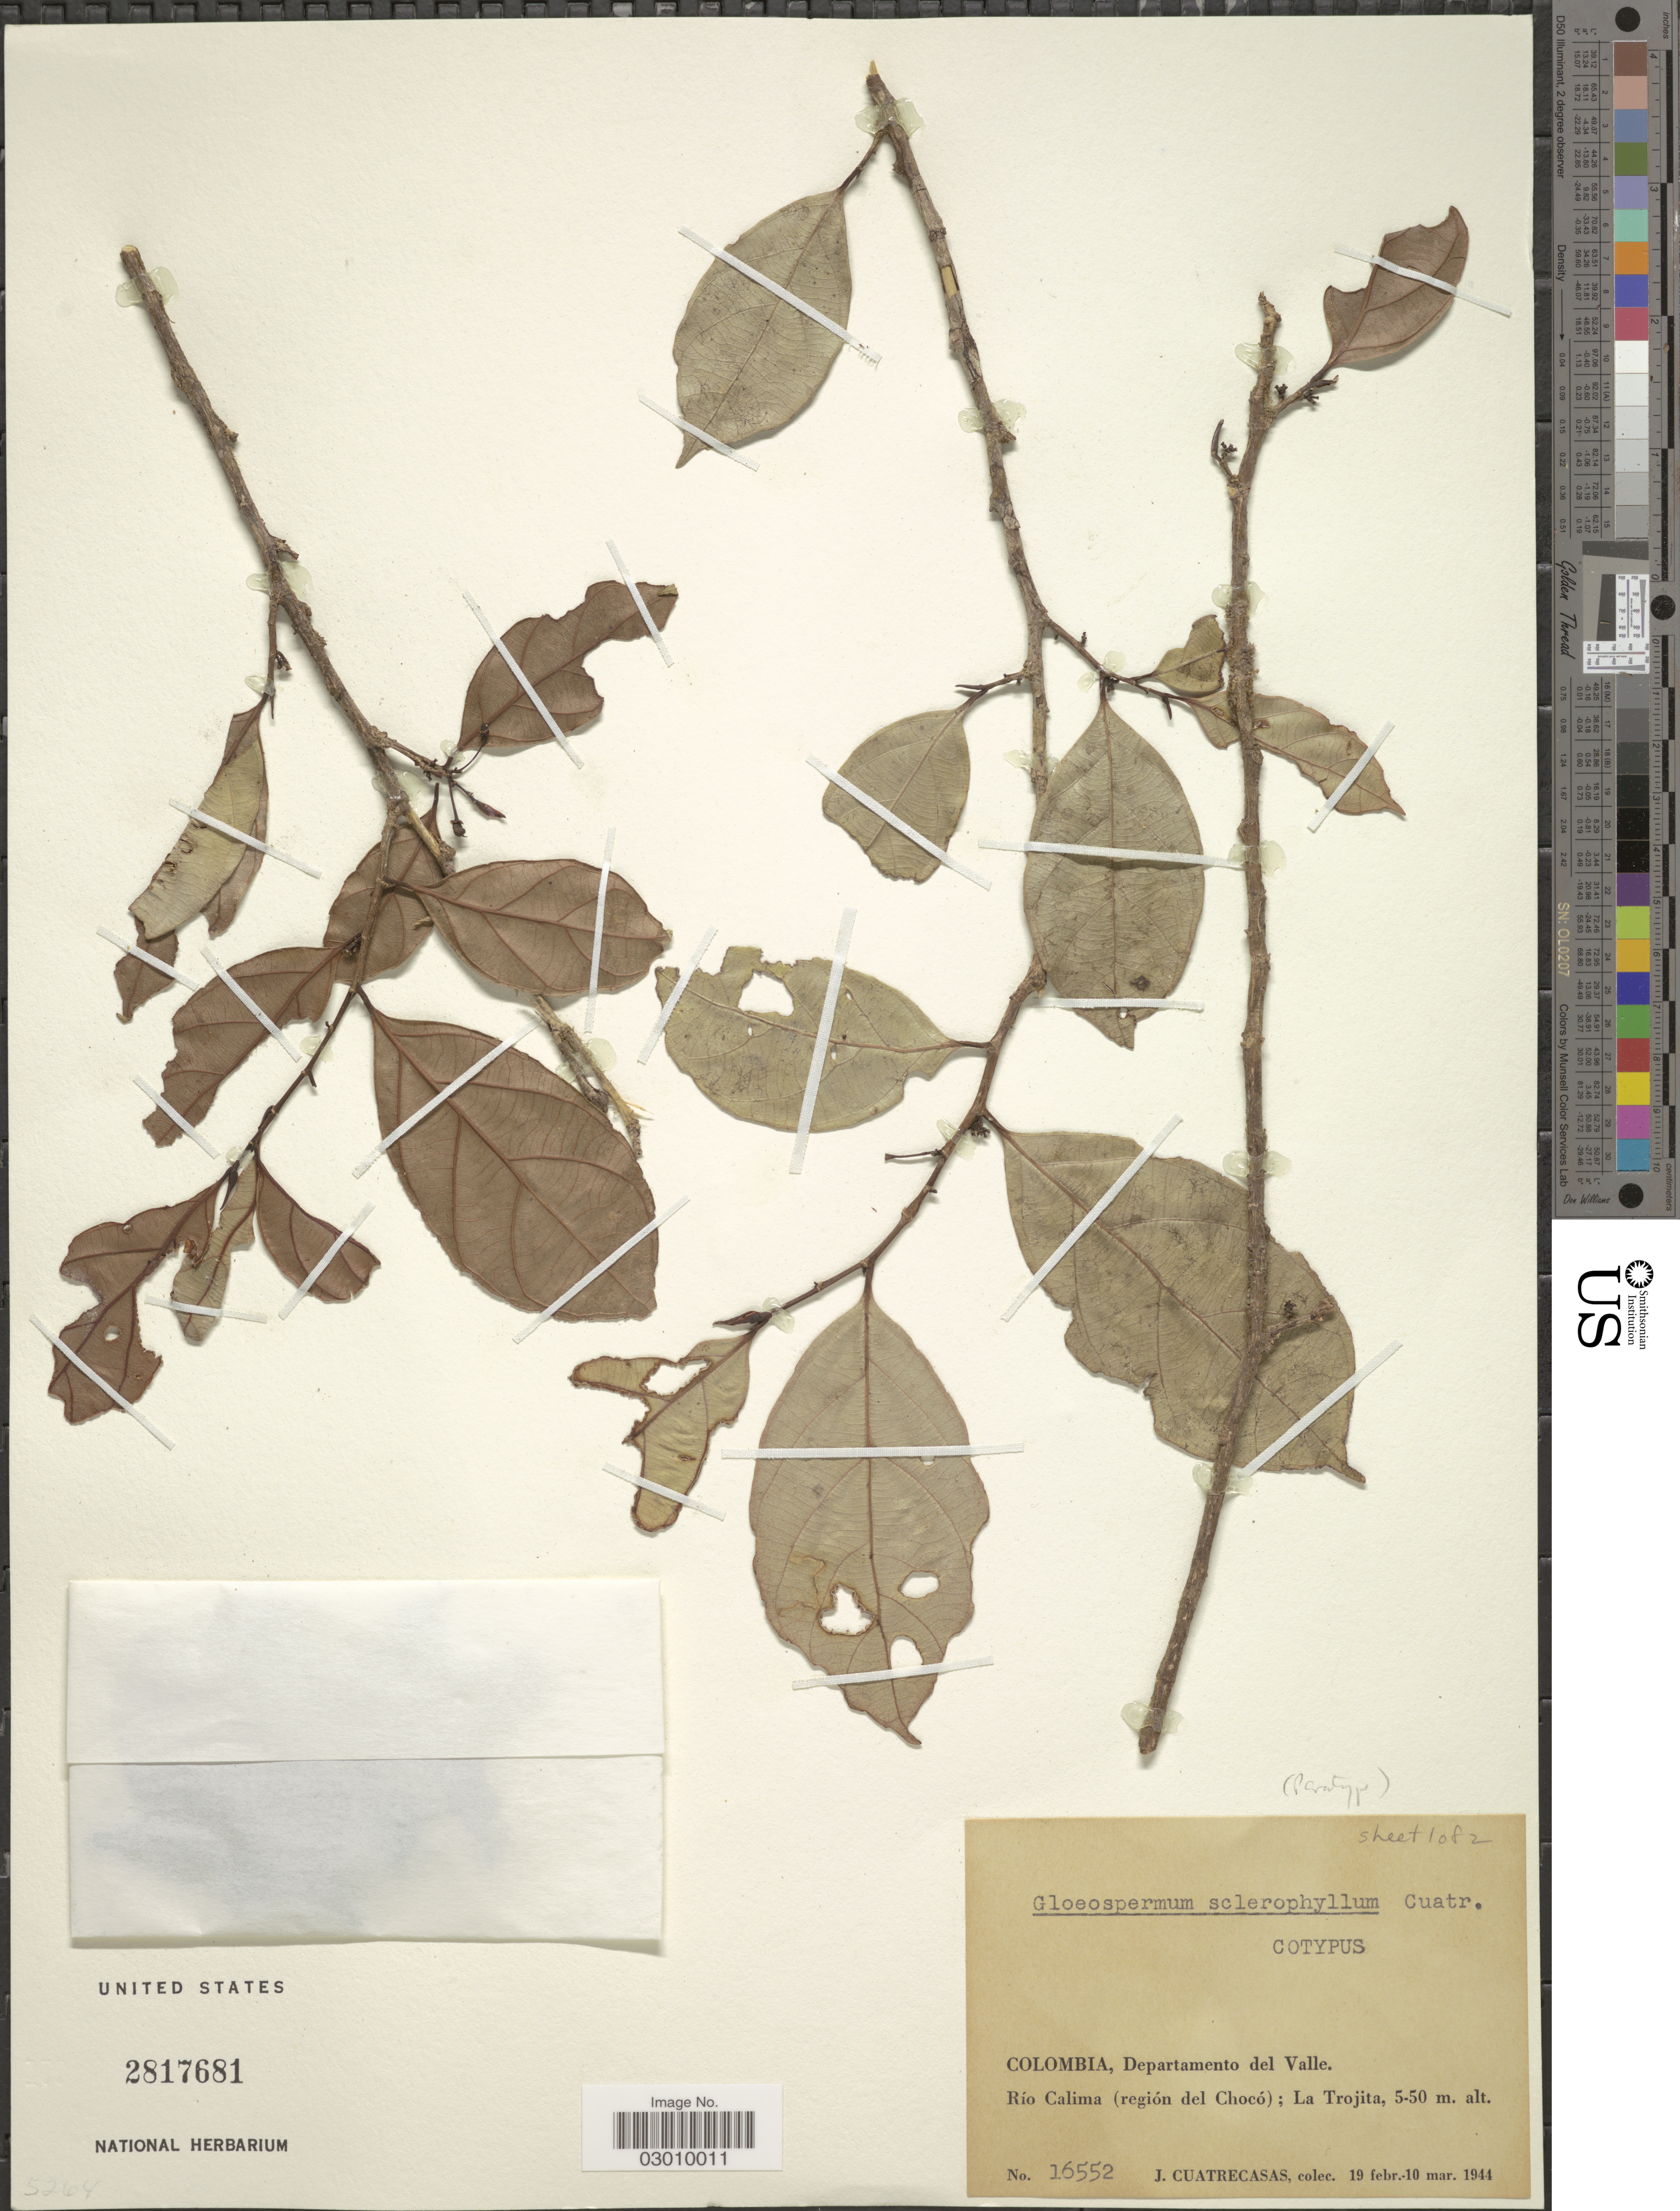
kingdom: Plantae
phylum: Tracheophyta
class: Magnoliopsida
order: Malpighiales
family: Violaceae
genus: Gloeospermum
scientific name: Gloeospermum sclerophyllum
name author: Cuatrec.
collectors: J. Cuatrecasas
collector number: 16552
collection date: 1944-02-19/1944-03-10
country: Colombia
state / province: Valle del Cauca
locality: Departamento del Valle, Río Calima (región del Chocó); La Trojita.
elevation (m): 5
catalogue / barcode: US 2817681